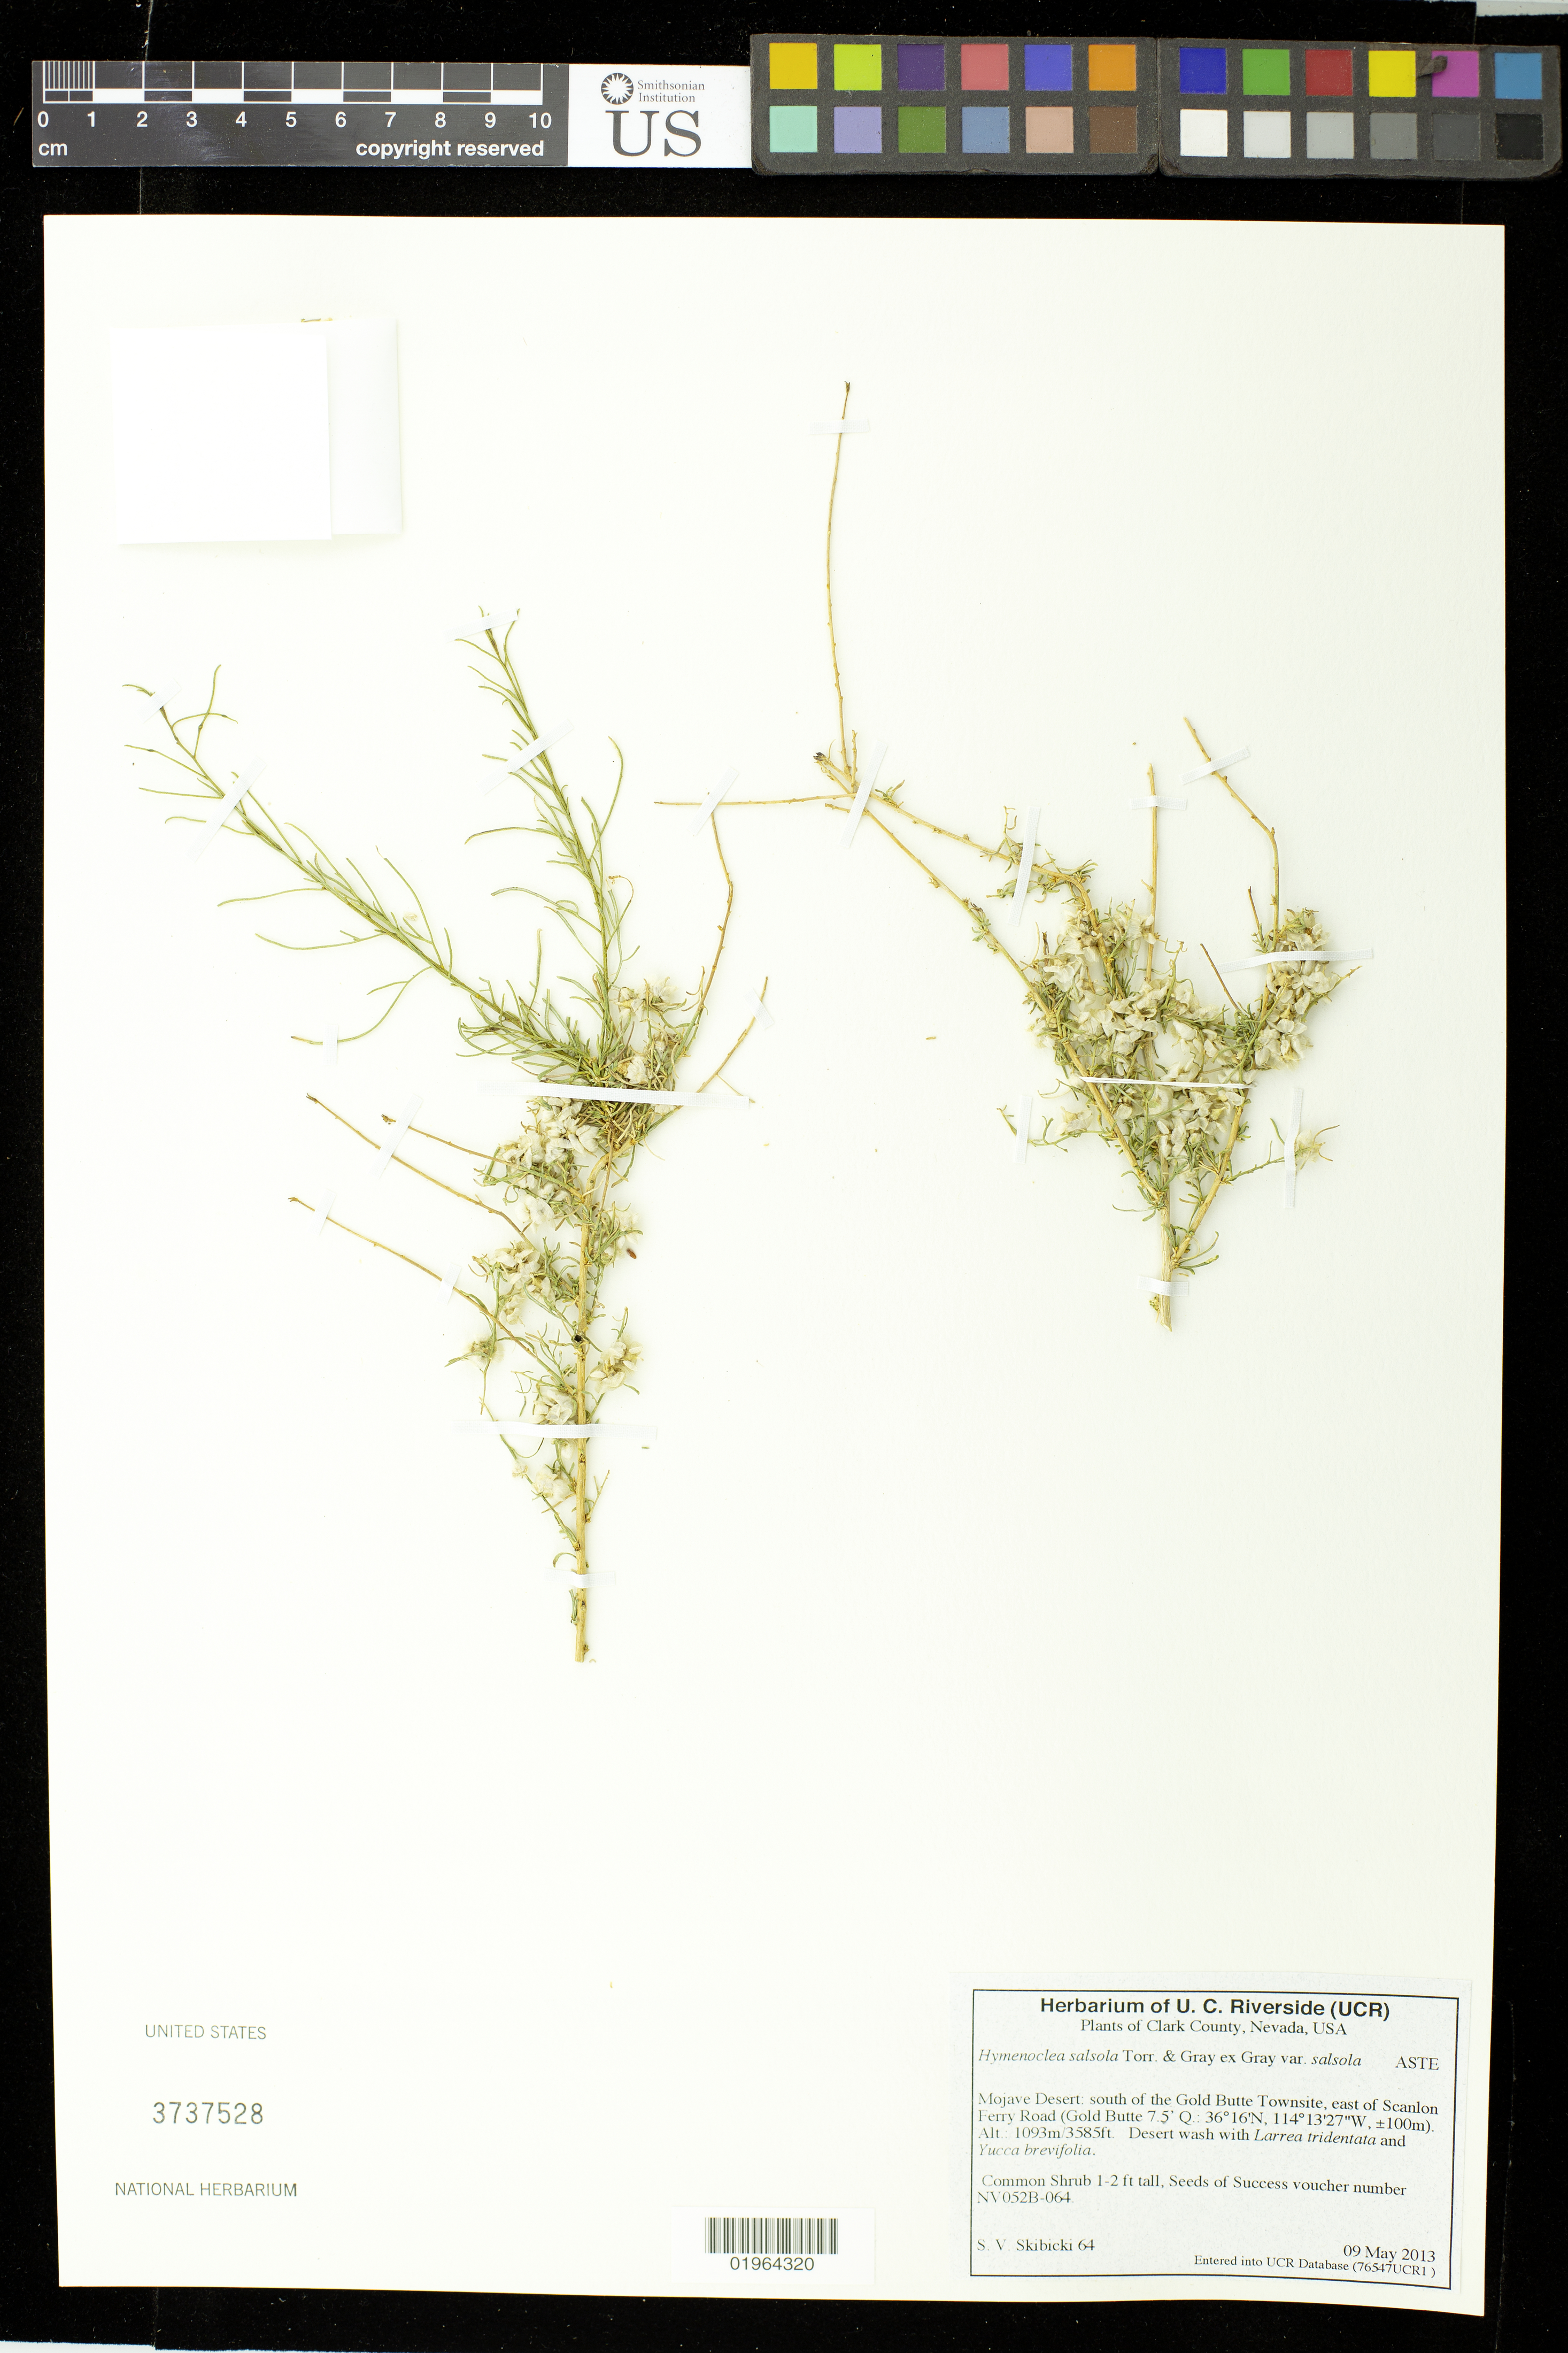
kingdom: Plantae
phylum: Tracheophyta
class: Magnoliopsida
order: Asterales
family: Asteraceae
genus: Hymenoclea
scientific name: Hymenoclea salsola var. salsola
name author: Torr. & A. Gray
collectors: S. Skibicki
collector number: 64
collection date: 2013-05-09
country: United States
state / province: Nevada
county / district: Clark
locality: Mojave Desert, S of the Gold Butte Townsite, E of Scanlon Ferry Road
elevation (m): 1093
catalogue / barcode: US 3737528